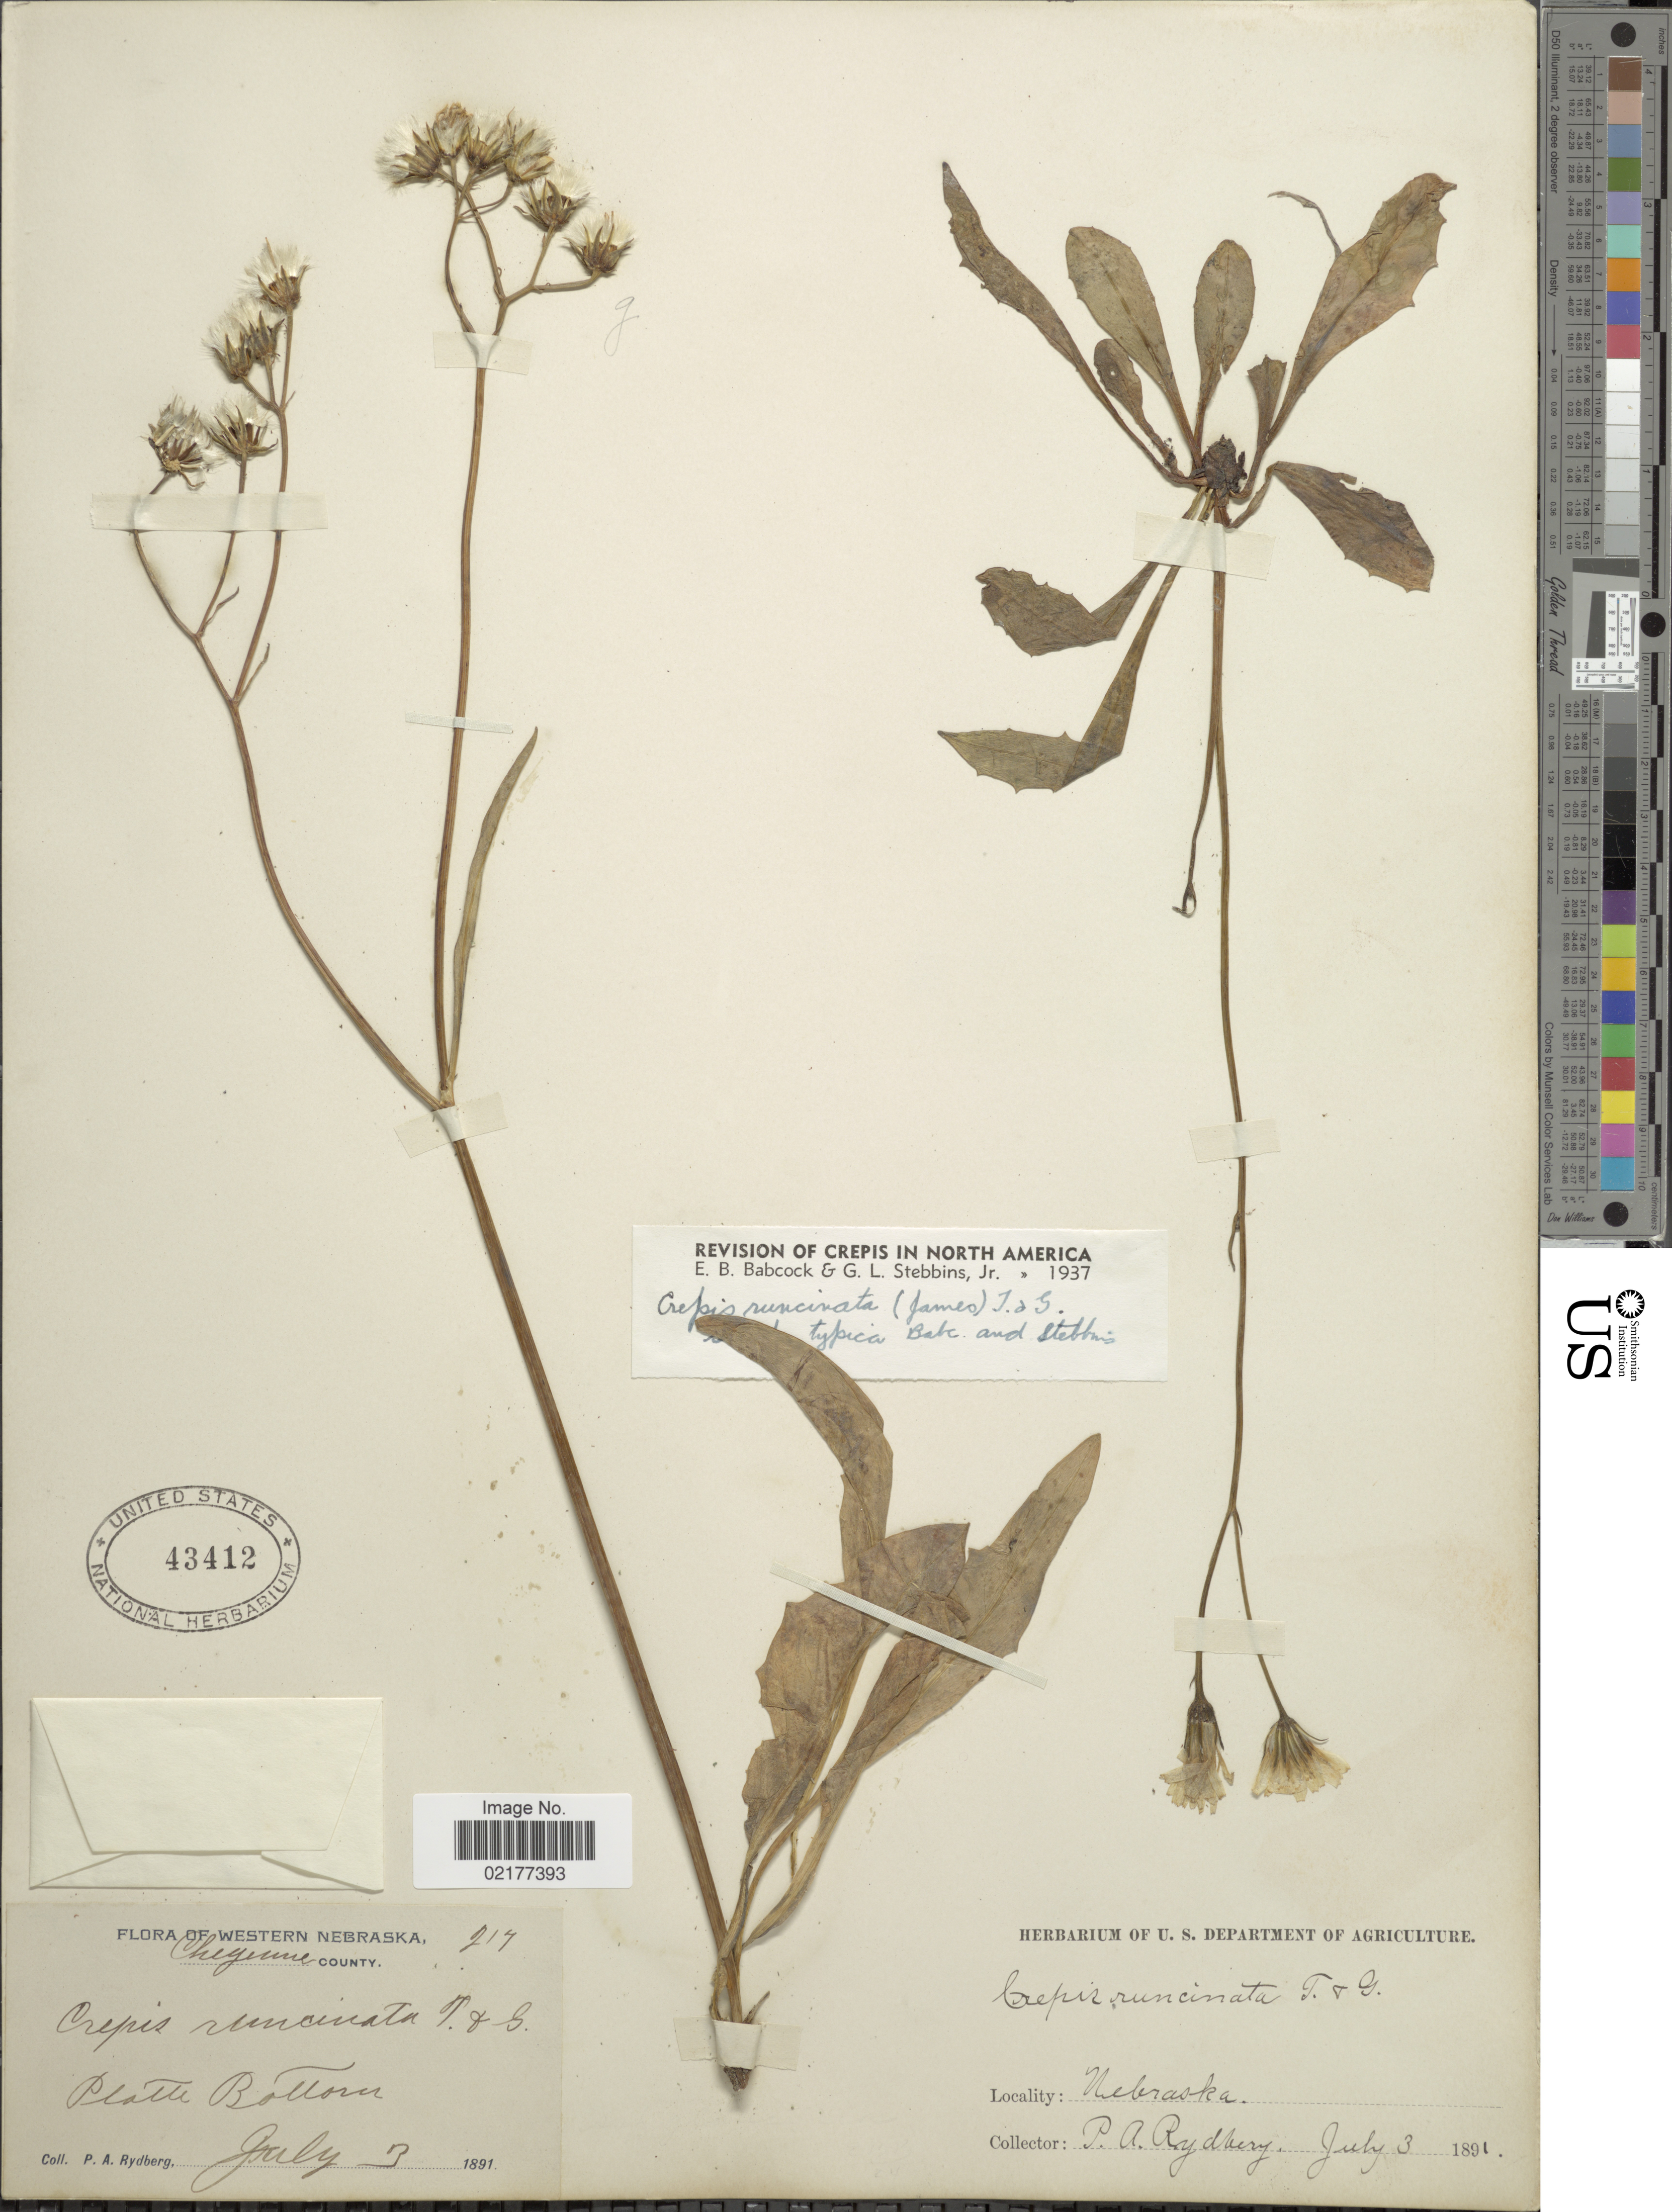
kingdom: Plantae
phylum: Tracheophyta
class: Magnoliopsida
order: Asterales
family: Asteraceae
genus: Crepis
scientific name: Crepis runcinata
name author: Torr. & A. Gray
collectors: P. A. Rydberg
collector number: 217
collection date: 1891-07-03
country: United States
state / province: Nebraska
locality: Western Nebraska, Cheyenne County, Platte Bottom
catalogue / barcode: US 43412